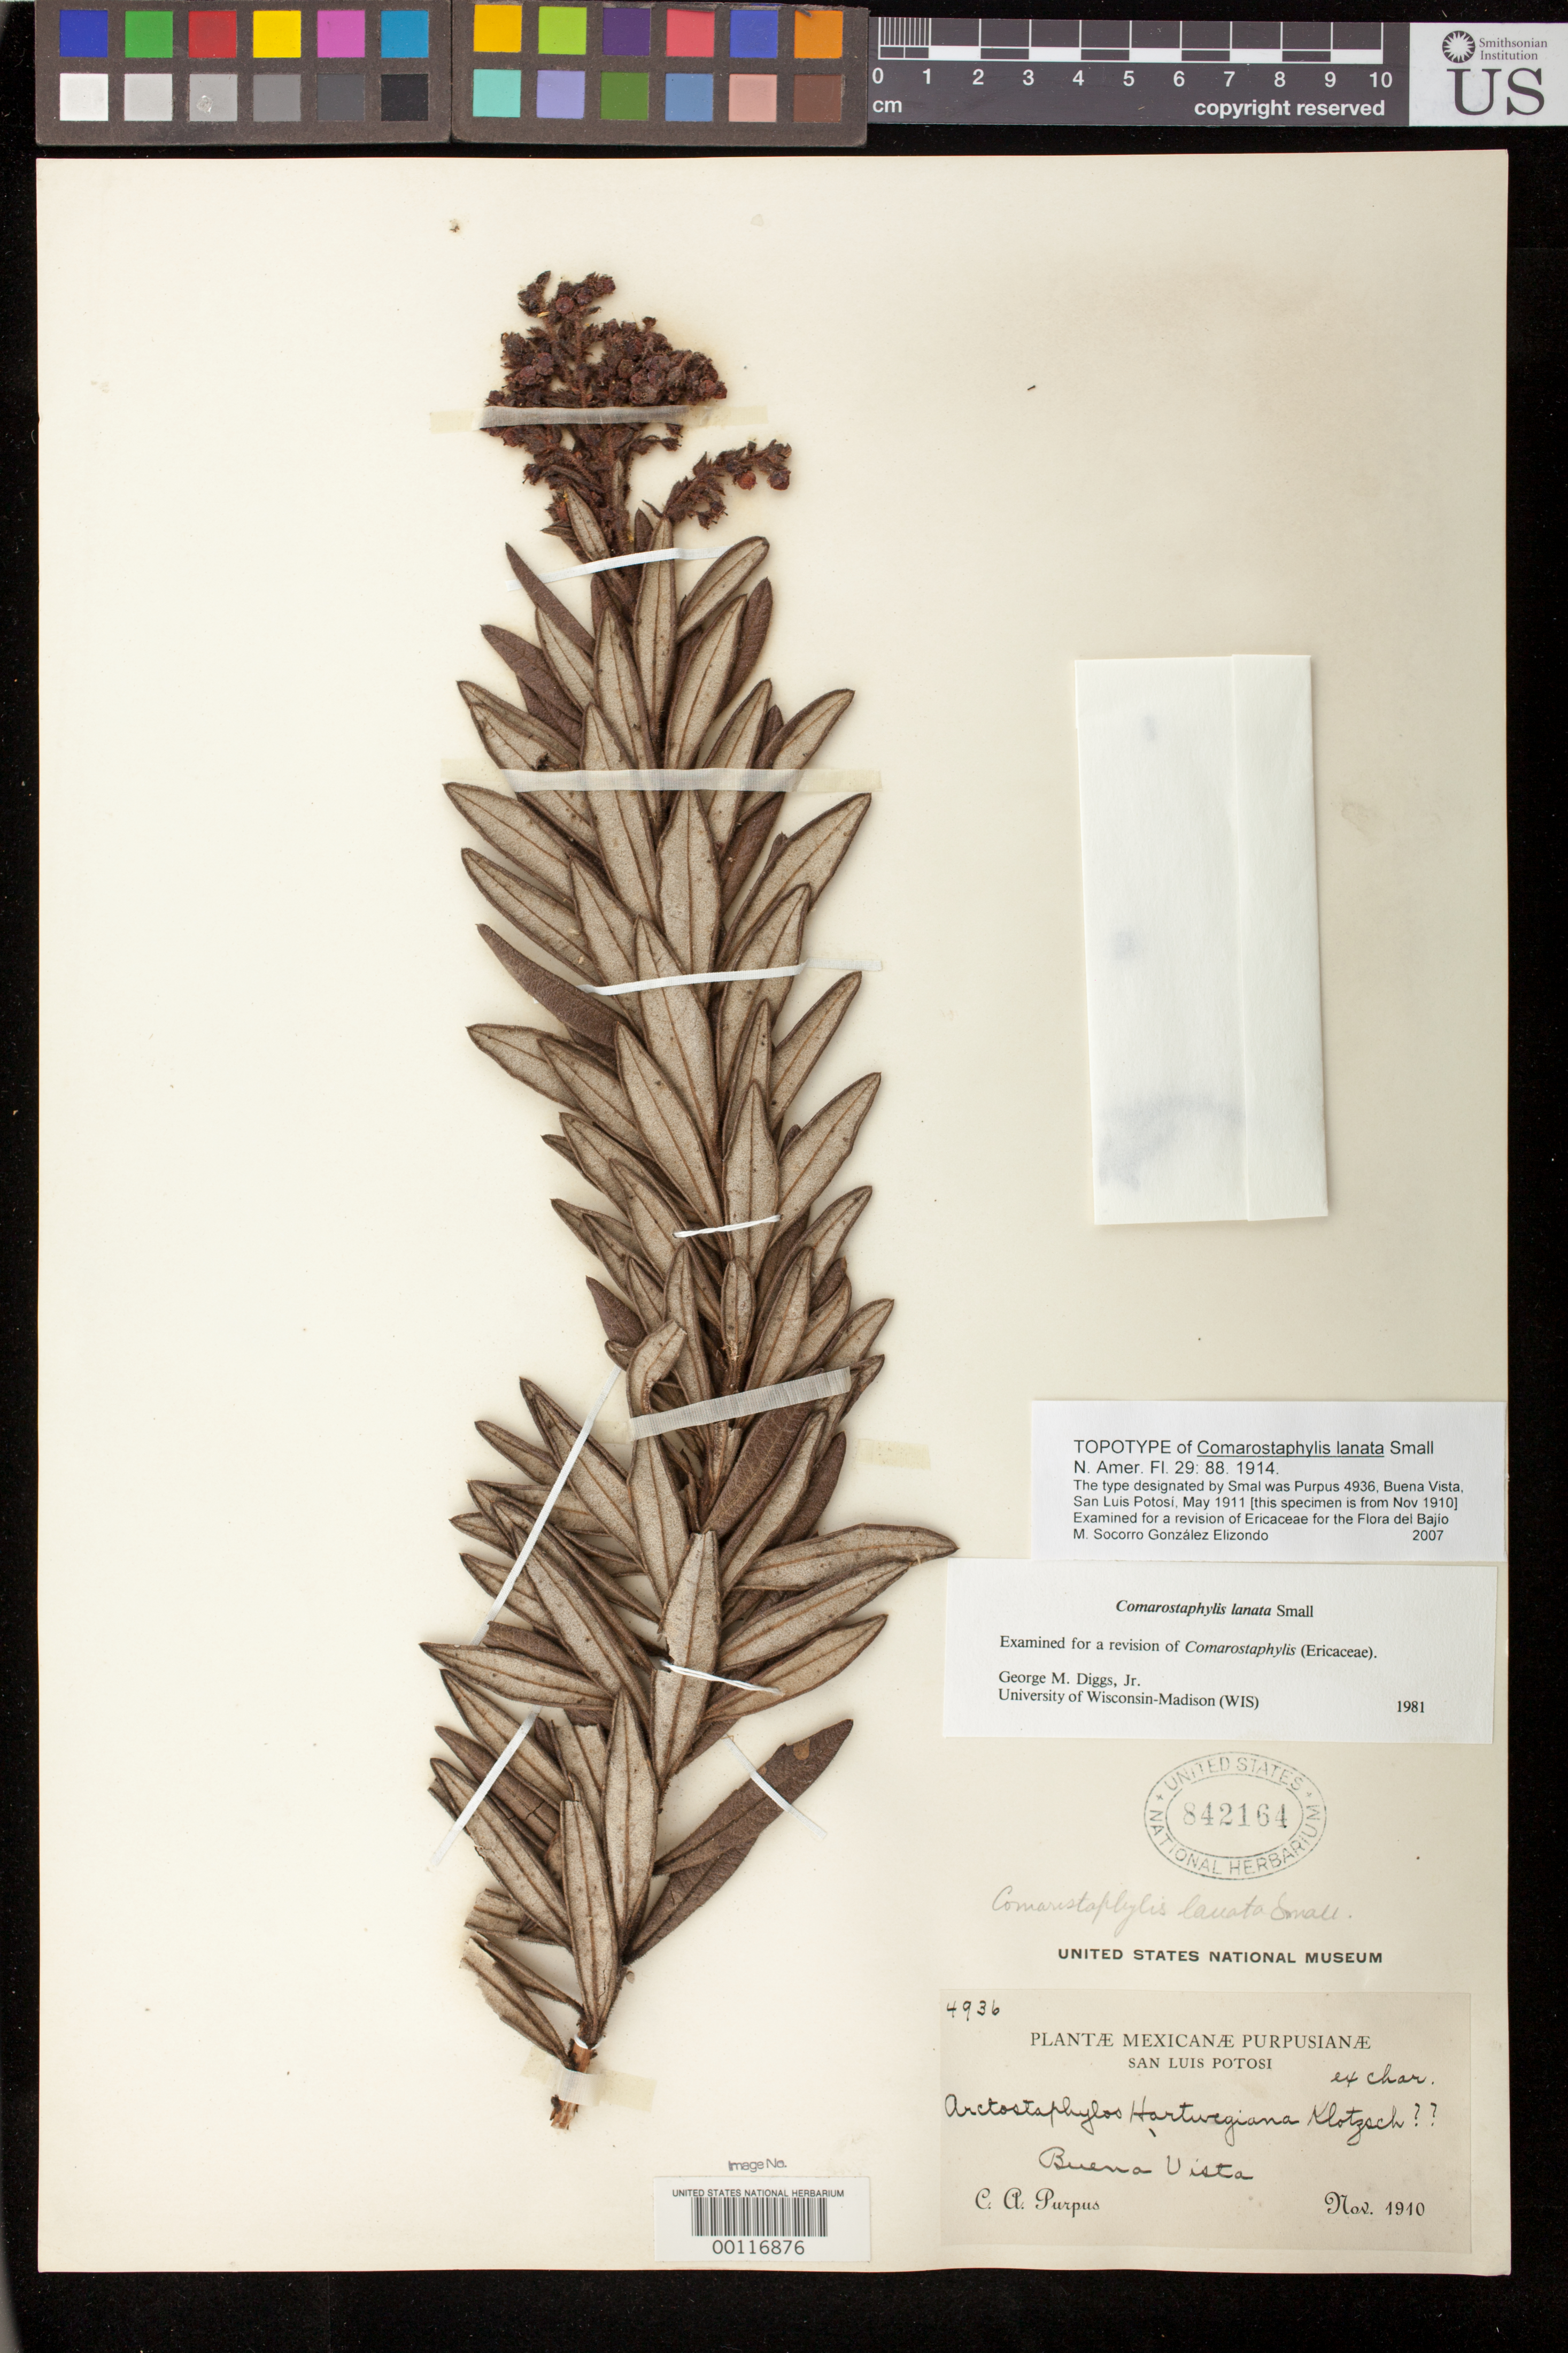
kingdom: Plantae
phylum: Tracheophyta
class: Magnoliopsida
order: Ericales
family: Ericaceae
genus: Comarostaphylis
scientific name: Comarostaphylis lanata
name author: Small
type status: Possible Type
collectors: C. A. Purpus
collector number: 4936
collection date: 1910-11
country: Mexico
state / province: San Luis Potosi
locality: Buena Vista.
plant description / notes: Specimen originally recorded as isotype, but dubiously type material unless the specimen label records erroneous data. Collection is type number (Purpus 4936) but protologue cites collection date of May 1911; this specimen is dated Nov. 1910. Annnotated as "topotype" by M. Socorro González Elizondo (2007)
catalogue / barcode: US 842164